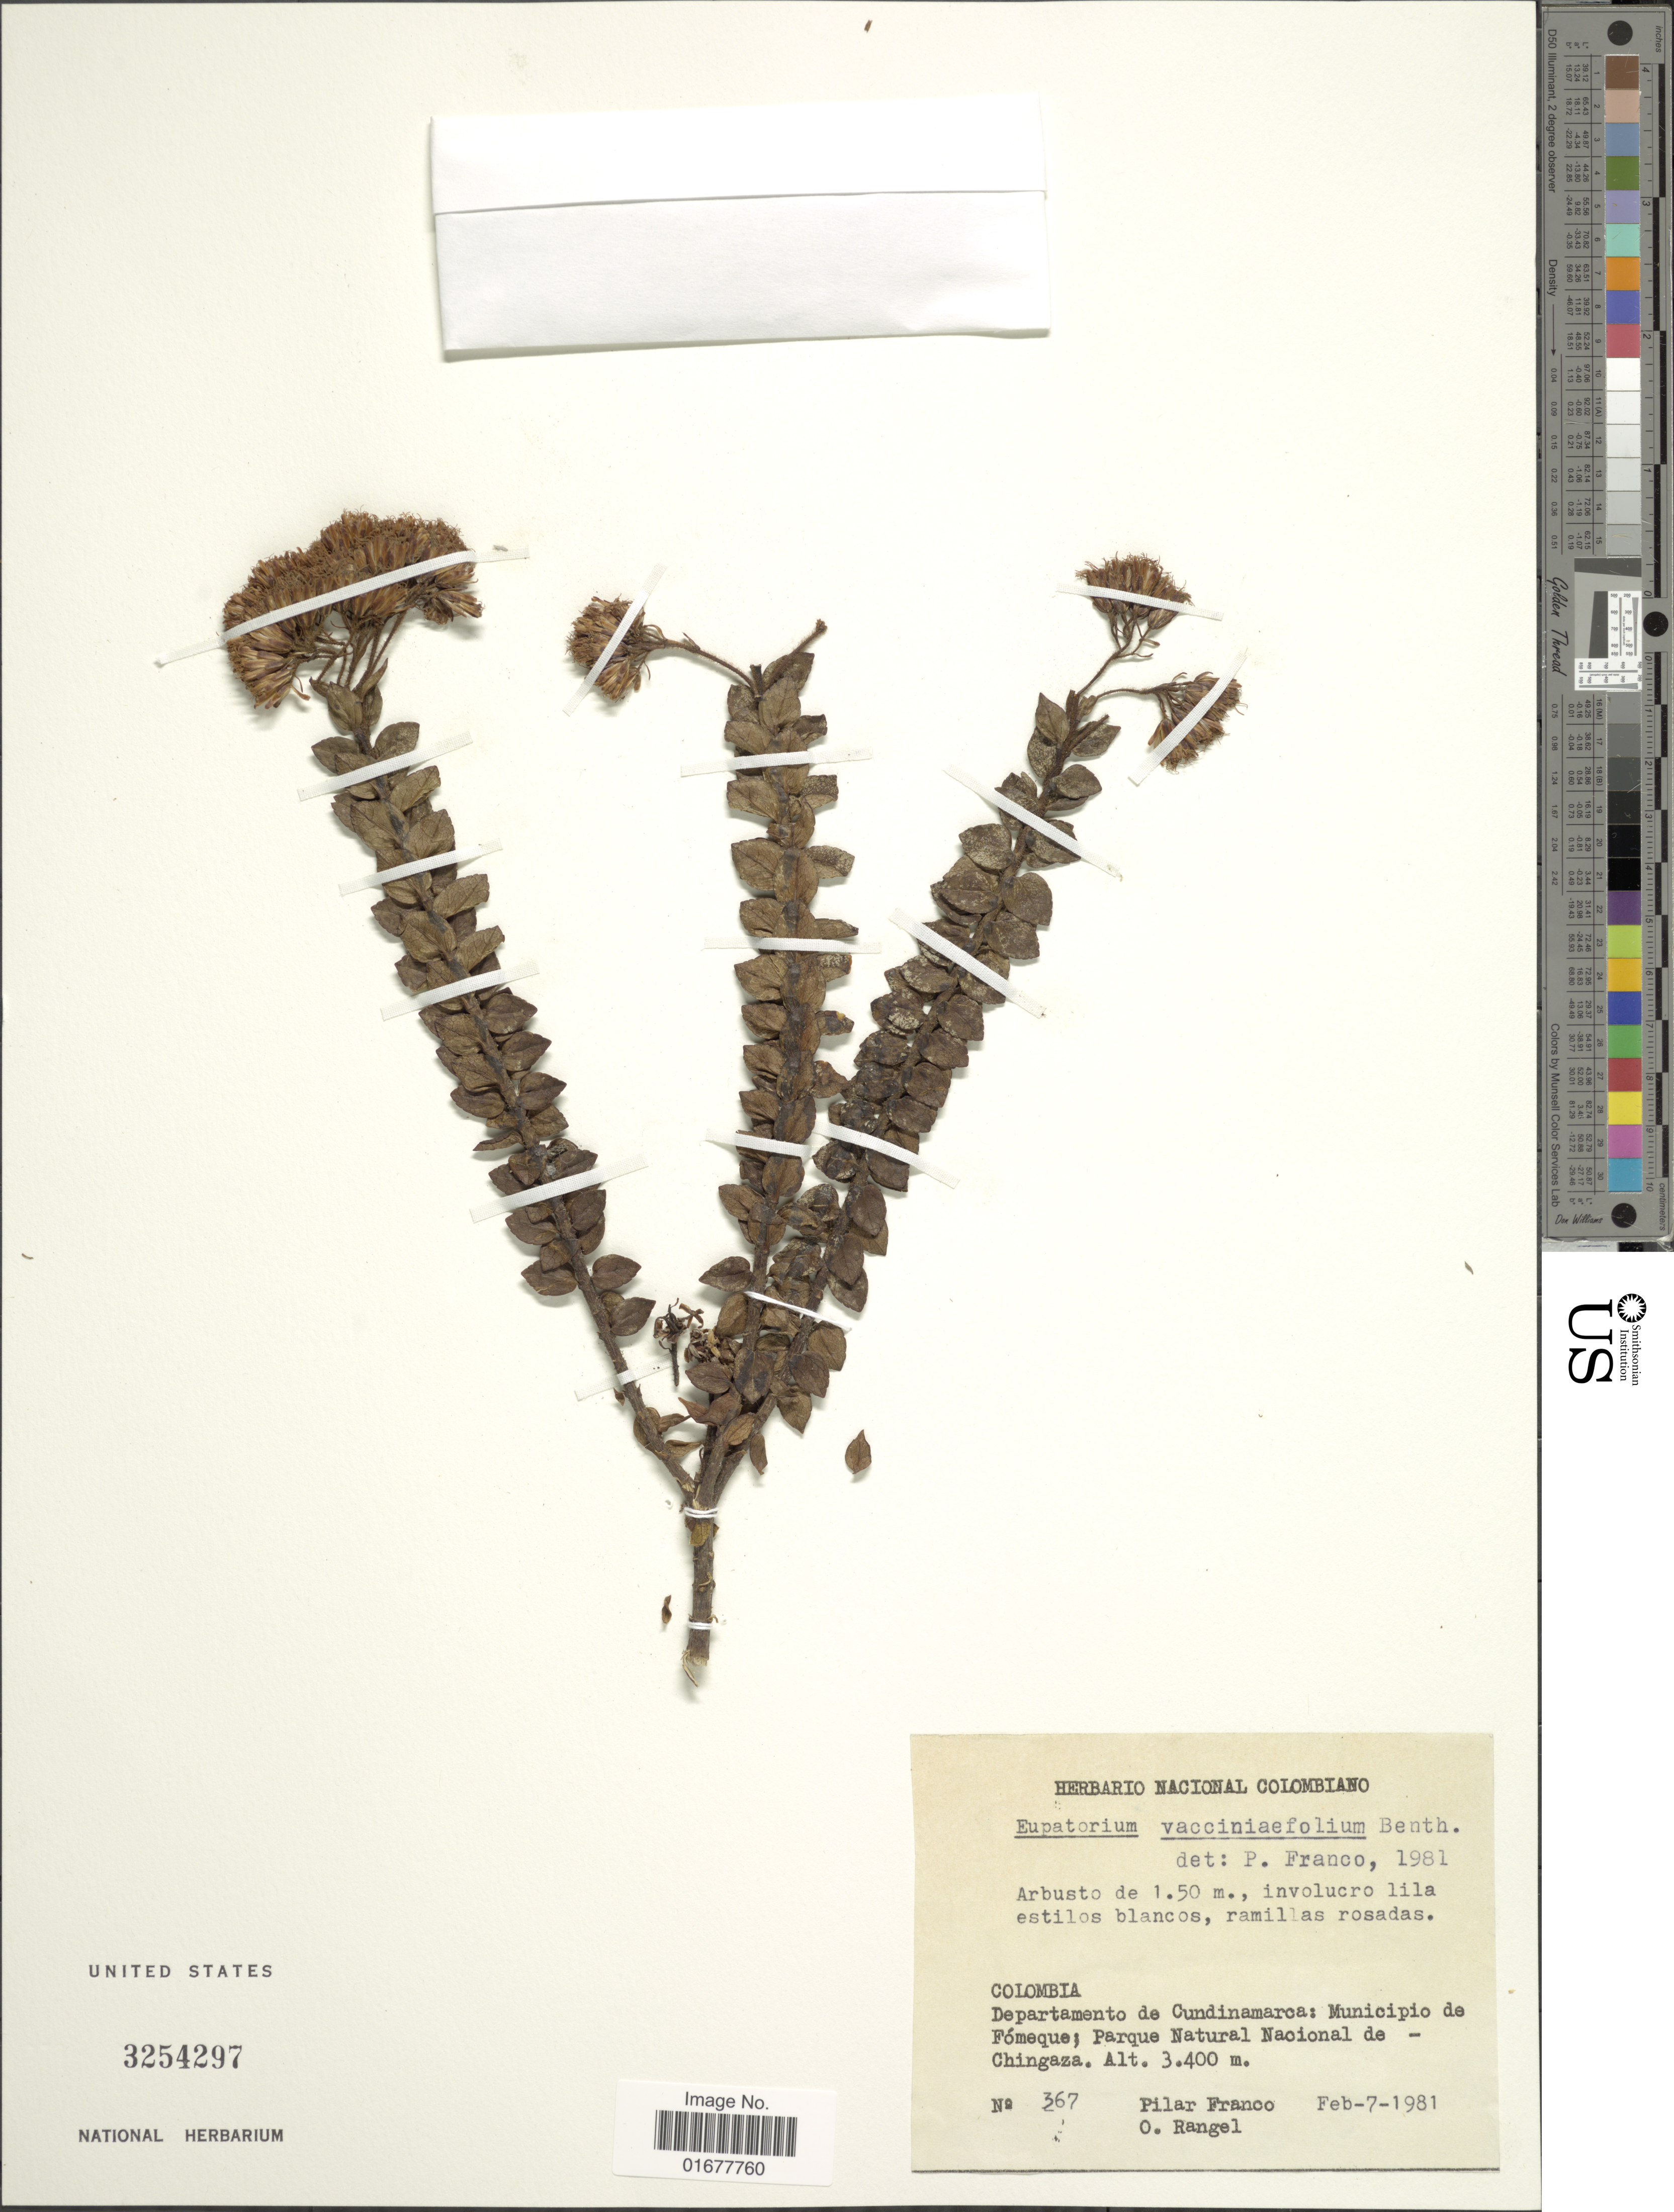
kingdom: Plantae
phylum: Tracheophyta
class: Magnoliopsida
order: Asterales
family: Asteraceae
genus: Ageratina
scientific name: Ageratina vacciniaefolia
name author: (Benth.) R.M. King & H. Rob.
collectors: P. Franco Roselli & O. Rangel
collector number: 367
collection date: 1981-02-07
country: Colombia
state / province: Cundinamarca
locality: Departamento de Cundinamarca: Muncipio de Fomeque; Parque Natural Nacional de Chinagaza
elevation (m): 3400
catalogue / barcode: US 3254297